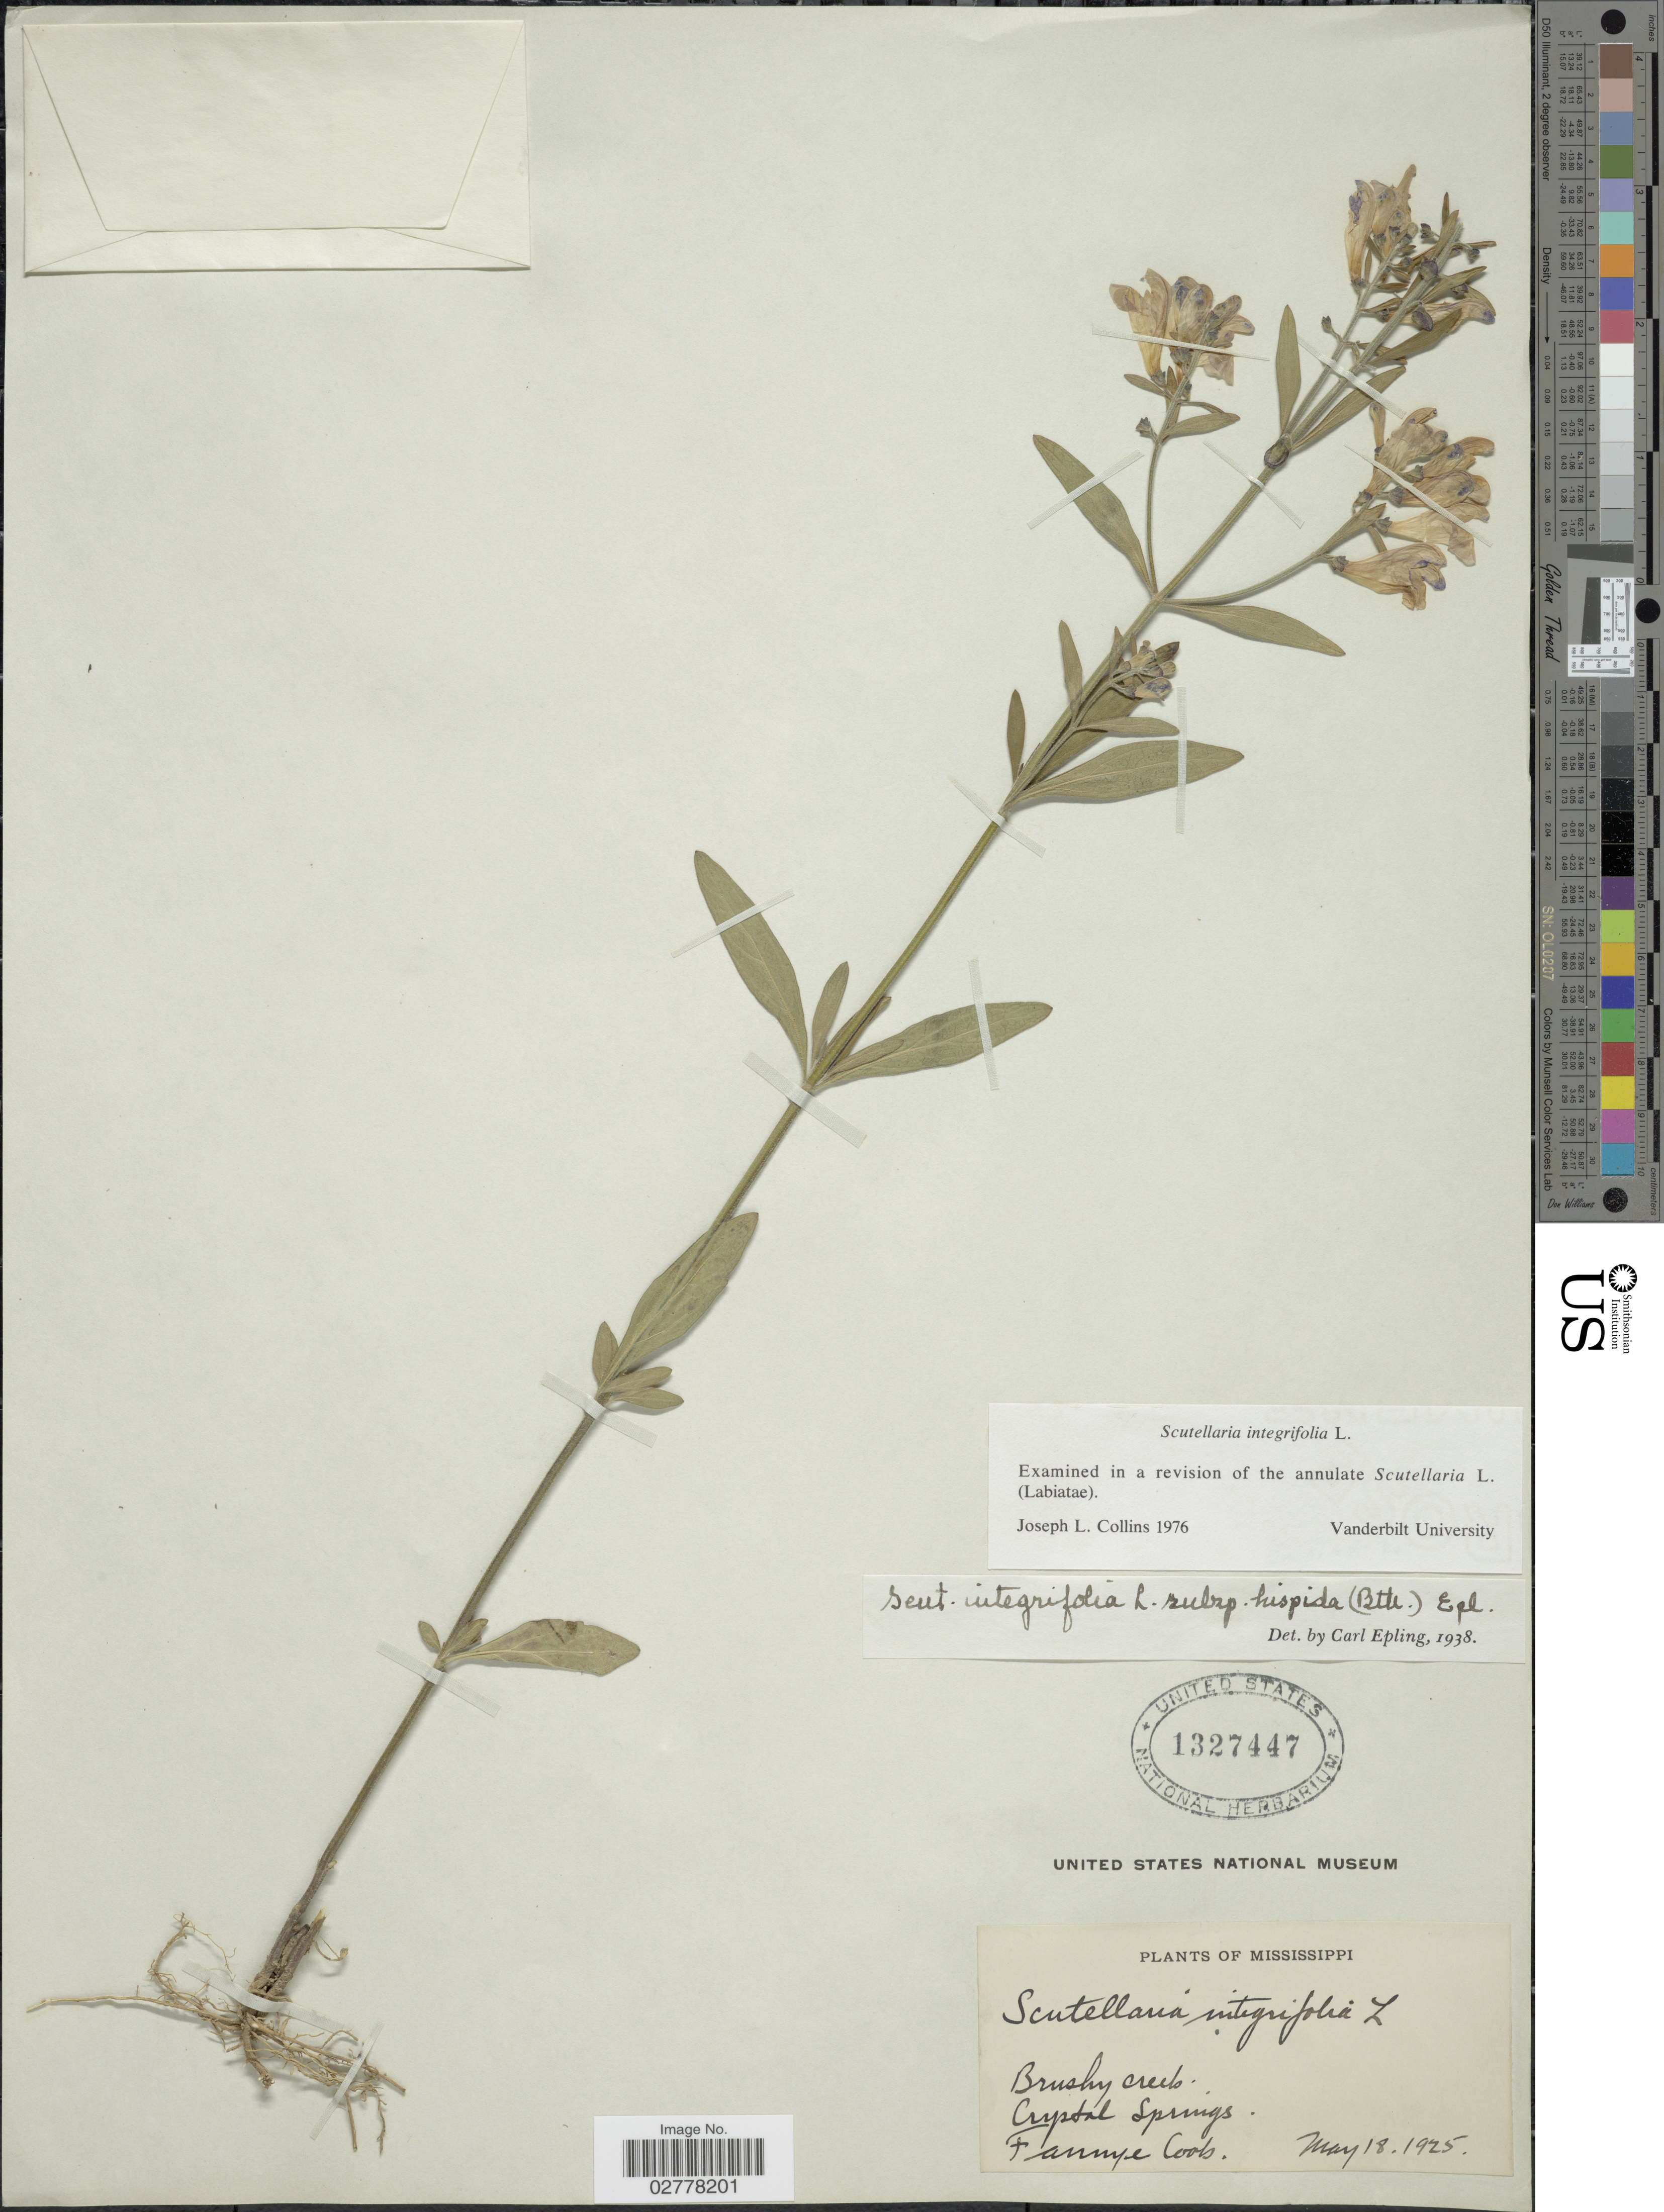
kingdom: Plantae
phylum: Tracheophyta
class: Magnoliopsida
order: Lamiales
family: Lamiaceae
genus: Scutellaria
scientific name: Scutellaria integrifolia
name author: L.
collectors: F. A. Cook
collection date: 1925-05-18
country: United States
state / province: Mississippi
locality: Crystal Springs.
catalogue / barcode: US 1327447